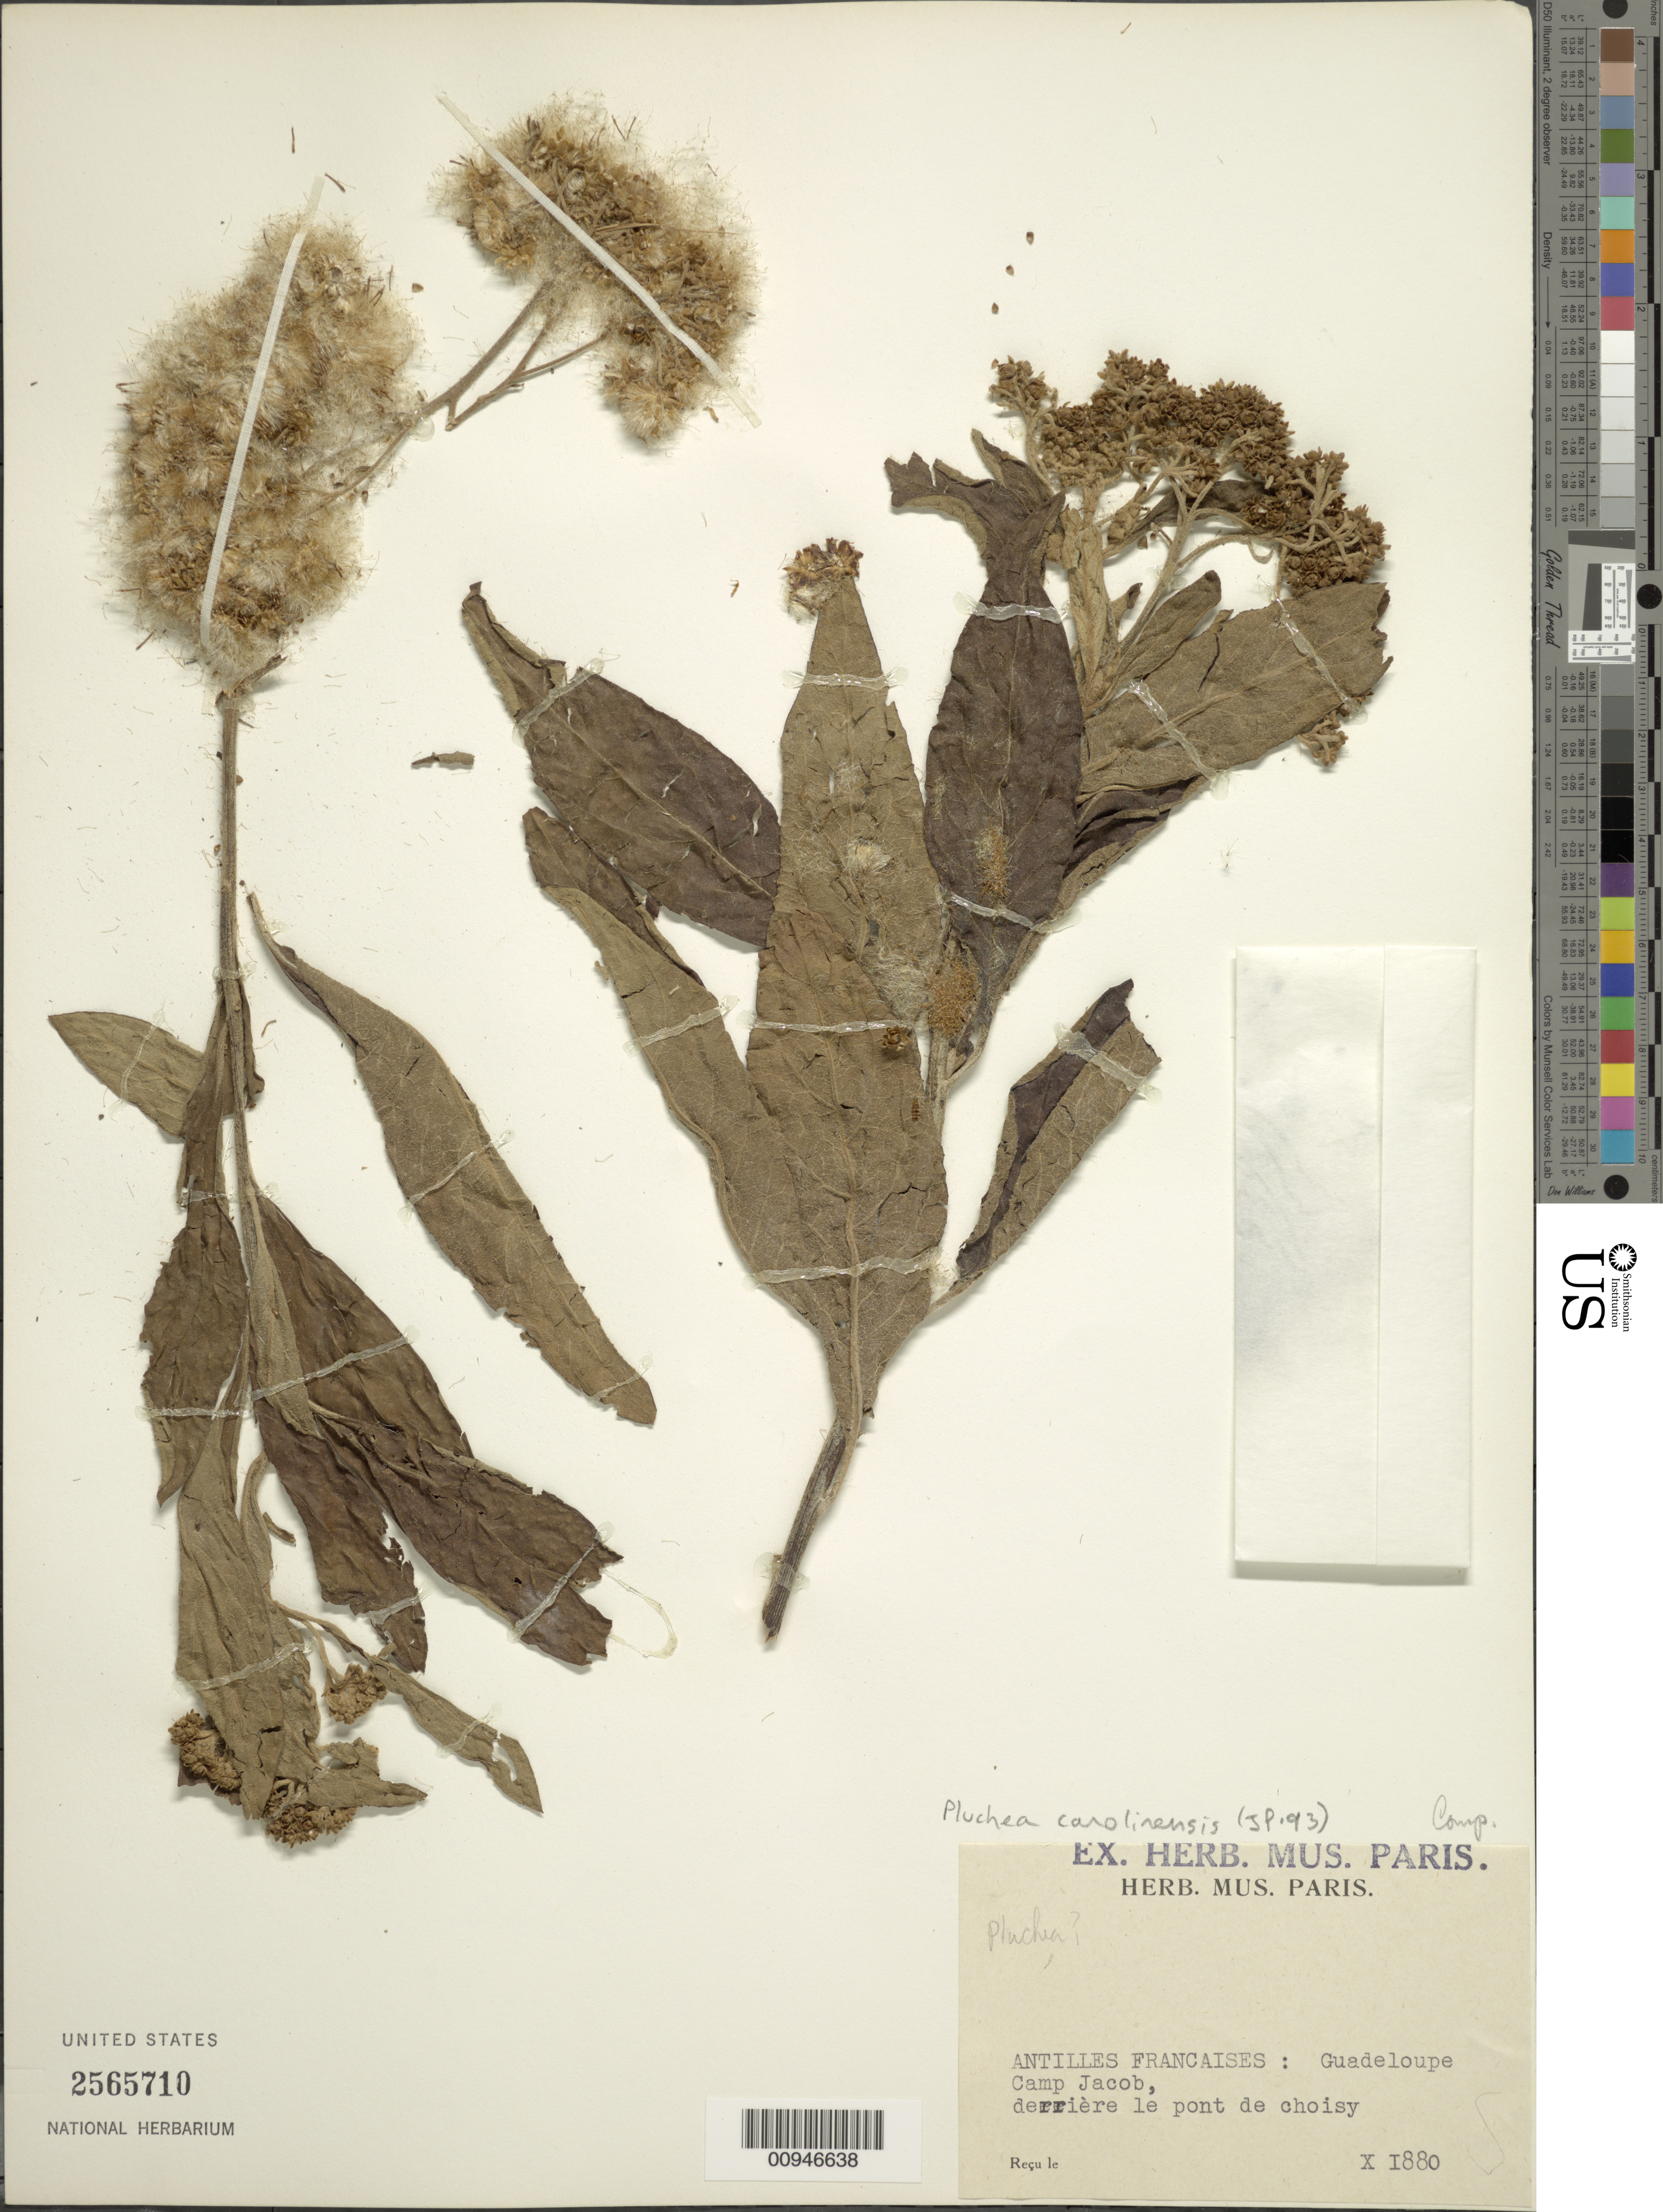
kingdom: Plantae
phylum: Tracheophyta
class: Magnoliopsida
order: Asterales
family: Asteraceae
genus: Pluchea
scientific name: Pluchea carolinensis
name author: (Jacq.) D. Don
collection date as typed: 1880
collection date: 1880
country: Guadeloupe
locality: Camp Jacob, derrière le pont de choisy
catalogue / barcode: US 2565710